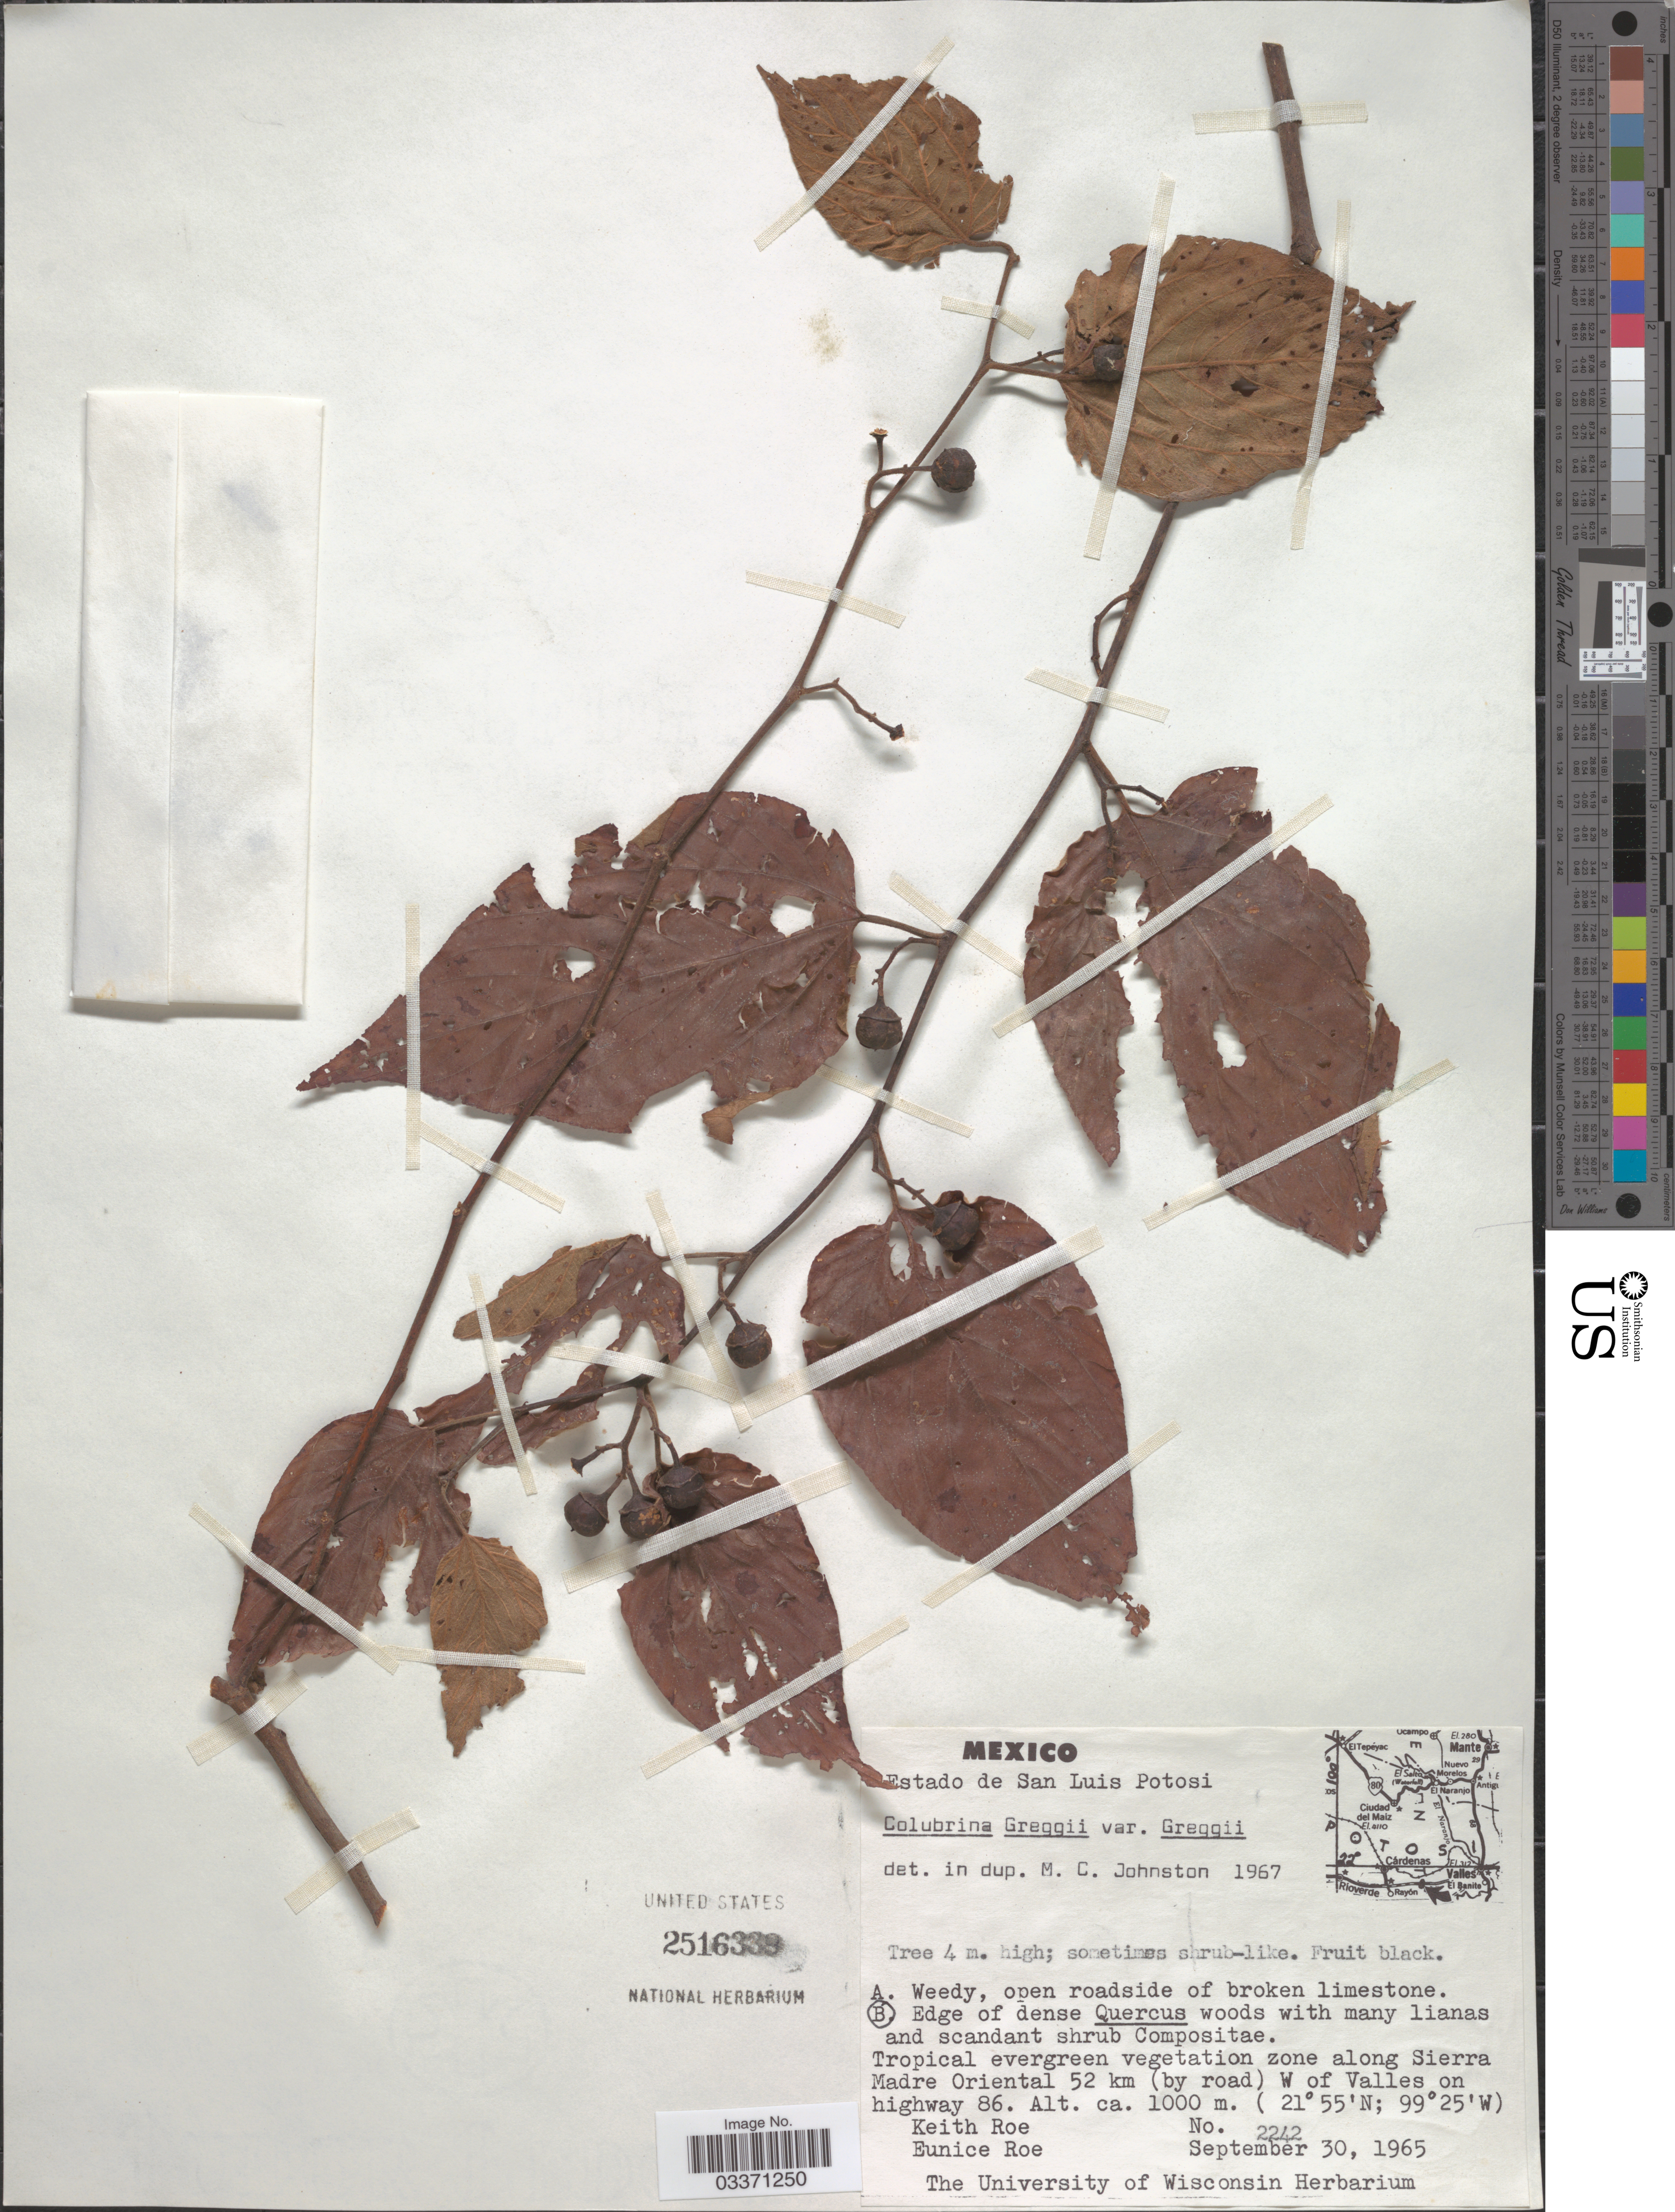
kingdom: Plantae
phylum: Tracheophyta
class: Magnoliopsida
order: Rosales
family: Rhamnaceae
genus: Colubrina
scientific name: Colubrina greggii var. greggii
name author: S. Watson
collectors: K. E. Roe & E. Roe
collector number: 2242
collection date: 1965-09-30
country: Mexico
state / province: San Luis Potosí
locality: Tropical evergreen vegetation zone along Sierra Madre Oriental 52 km (by road) W of Valles on highway 86.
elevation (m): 1000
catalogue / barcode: US 2516339